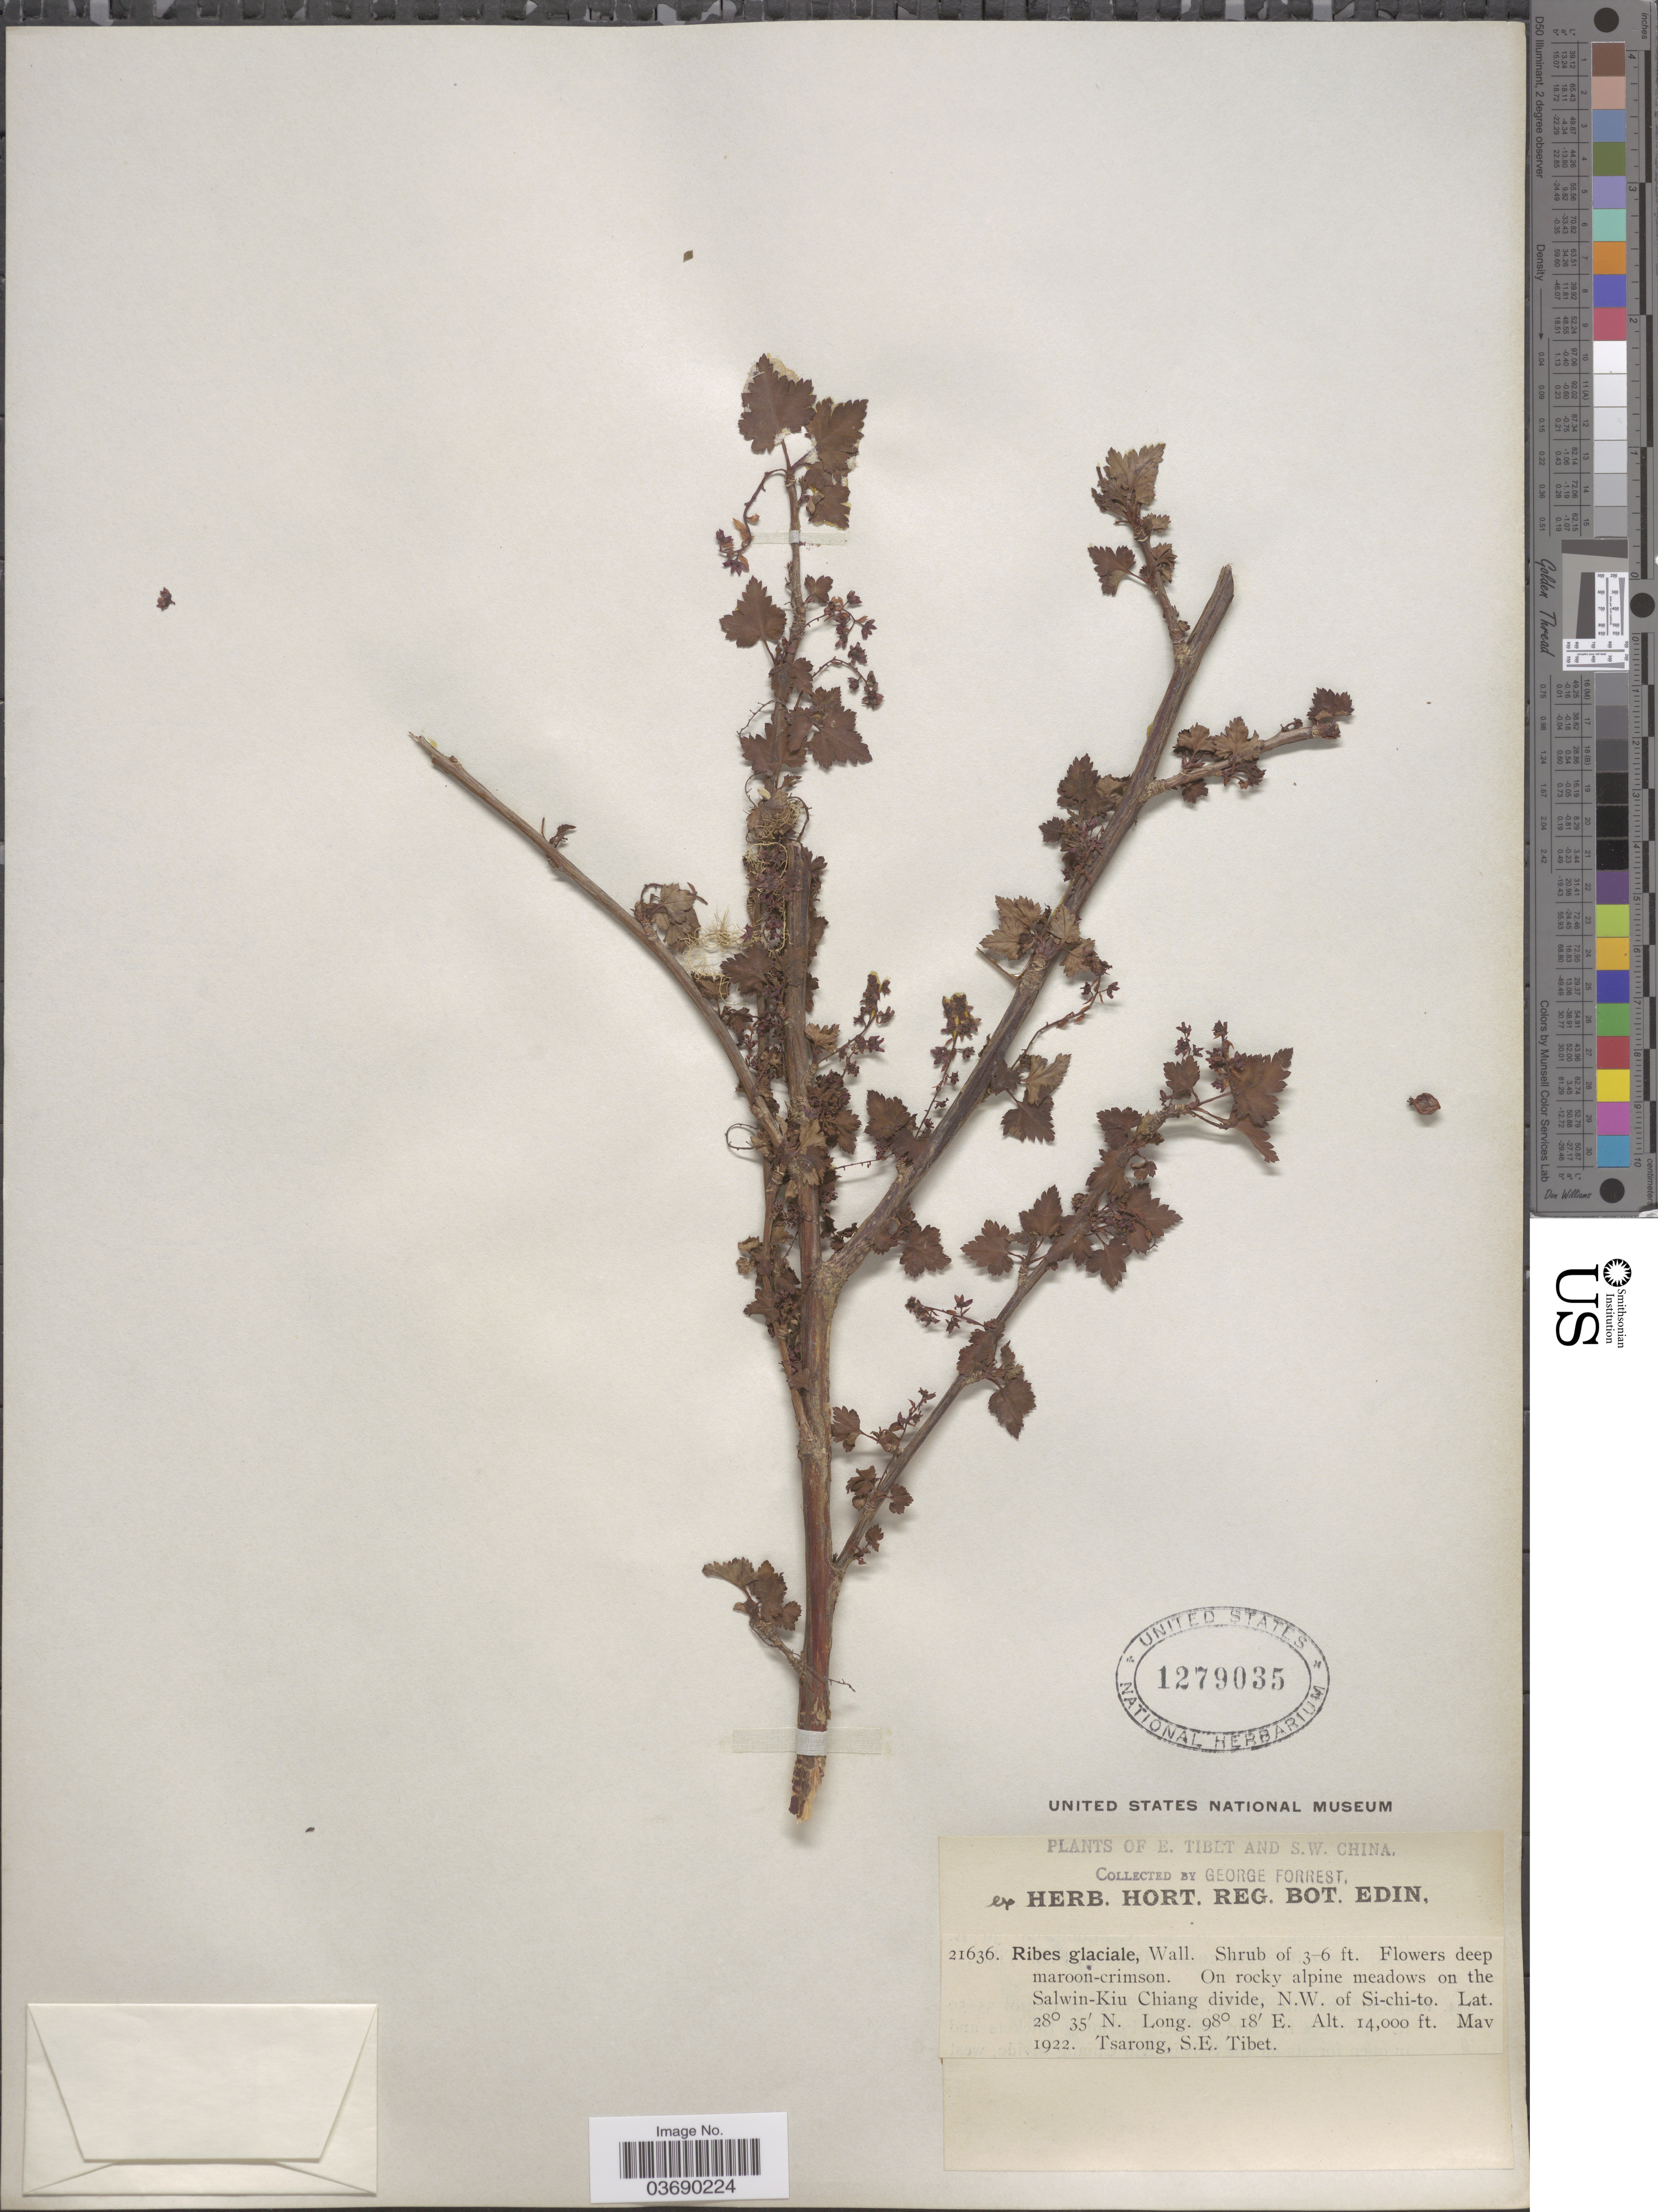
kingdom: Plantae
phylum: Tracheophyta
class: Magnoliopsida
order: Saxifragales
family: Grossulariaceae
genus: Ribes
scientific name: Ribes glaciale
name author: Wall.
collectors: G. Forrest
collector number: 21636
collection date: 1922-05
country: China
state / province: Xizang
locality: E. Tibet and S.W. China. On the Salwin-Kiu Chiang divide, N.W. of Si-chi-to. Tsarong, S.E. Tibet.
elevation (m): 4267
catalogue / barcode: US 1279035